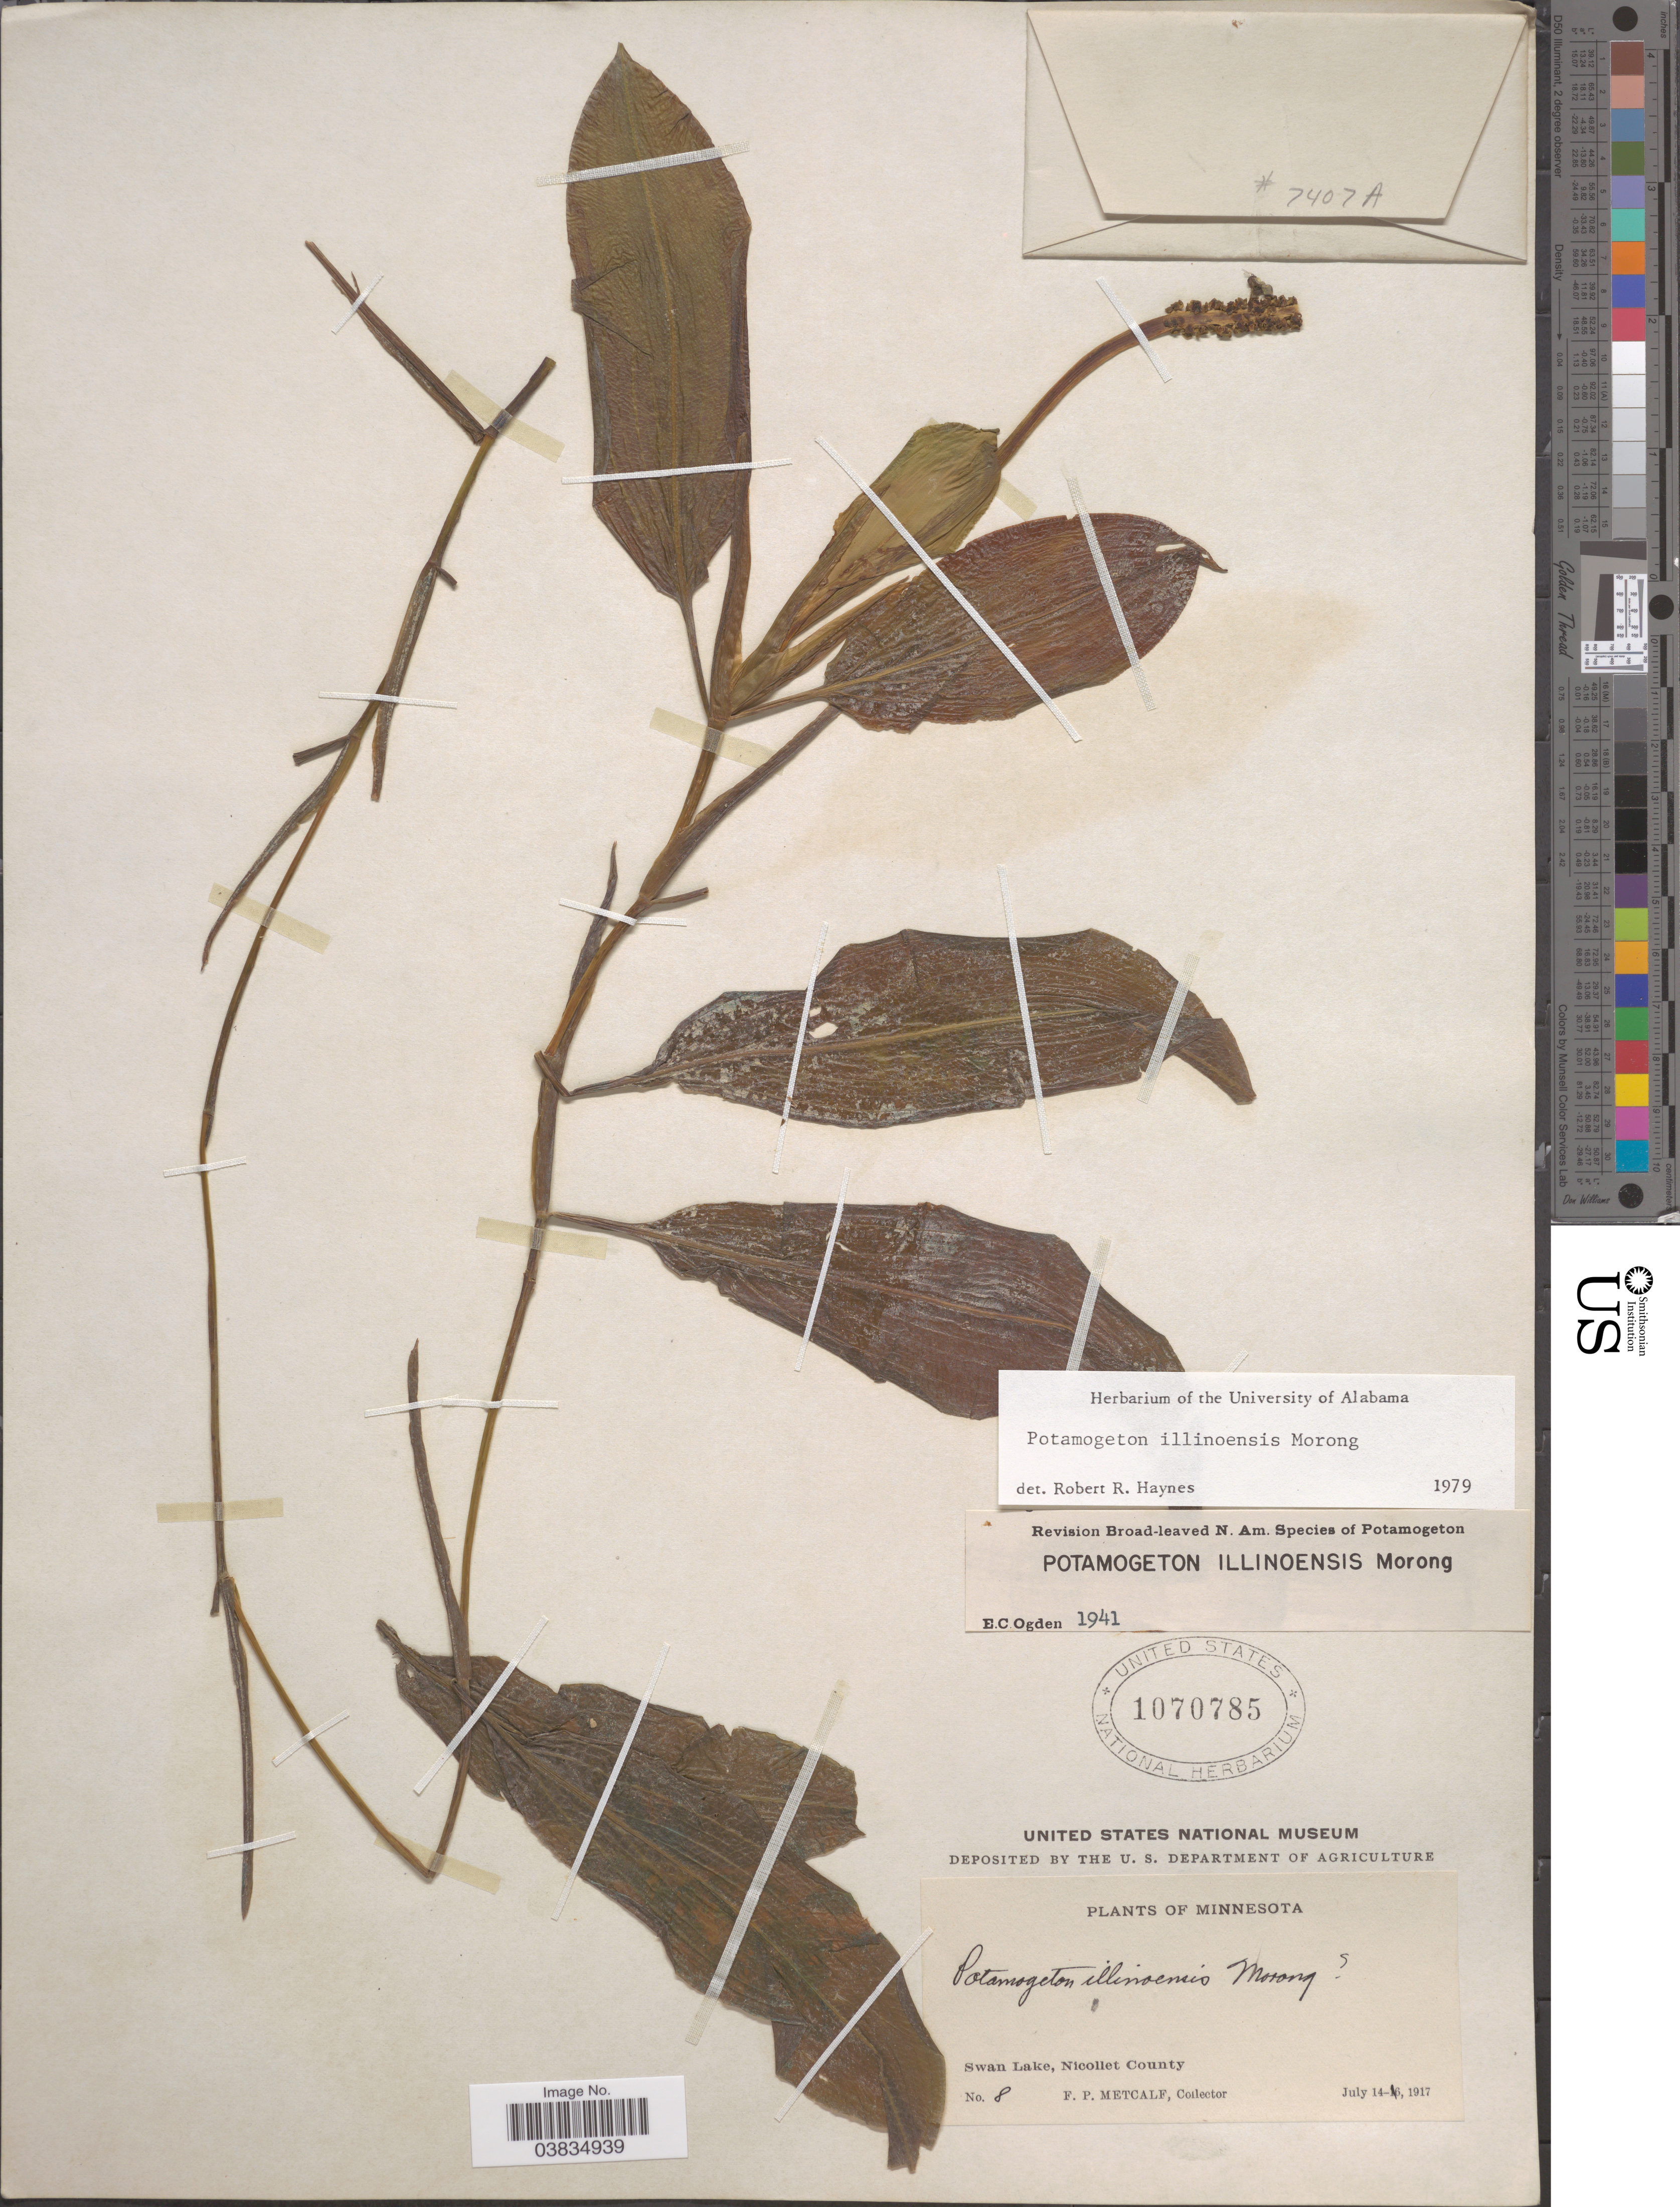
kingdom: Plantae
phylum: Tracheophyta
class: Liliopsida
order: Alismatales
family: Potamogetonaceae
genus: Potamogeton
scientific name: Potamogeton illinoensis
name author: Morong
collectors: F. Metcalf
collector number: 8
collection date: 1917-07-14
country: United States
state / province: Minnesota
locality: Swan Lake, Nicollet County.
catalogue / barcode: US 1070785